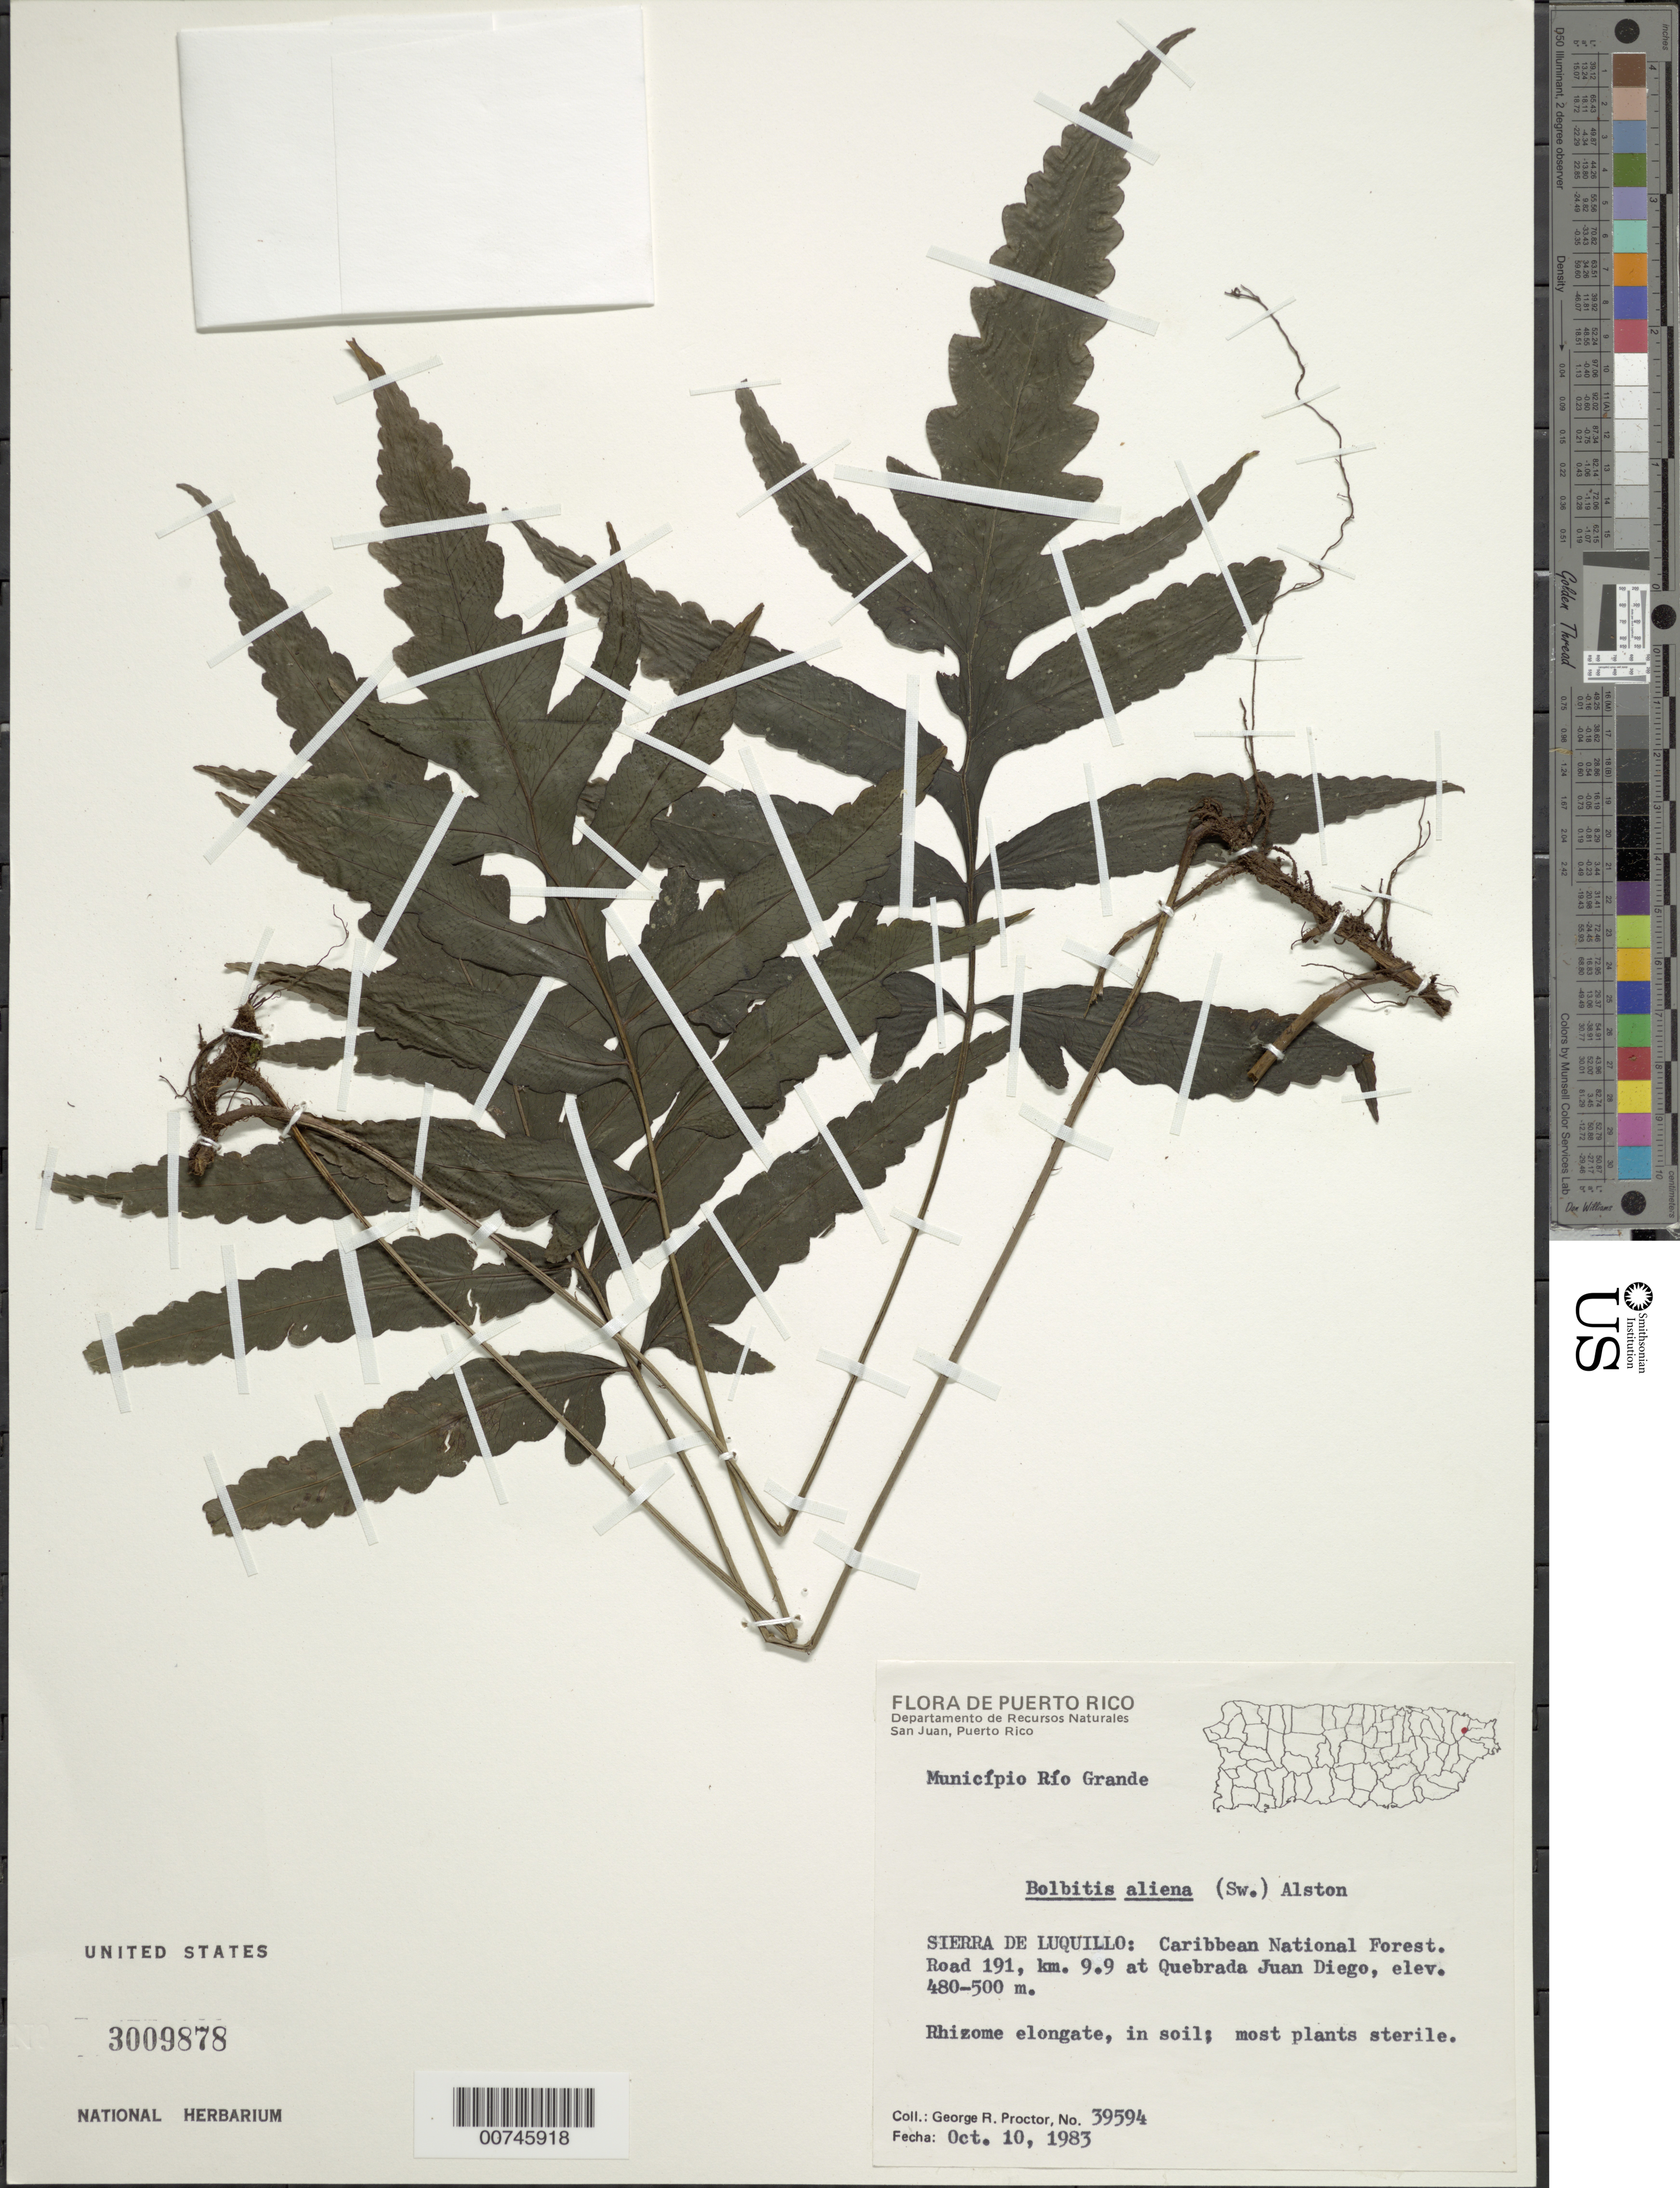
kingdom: Plantae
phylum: Tracheophyta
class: Polypodiopsida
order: Polypodiales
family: Dryopteridaceae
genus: Bolbitis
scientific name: Bolbitis aliena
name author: (Sw.) Alston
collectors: G. R. Proctor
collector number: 39594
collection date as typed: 10 Oct 1983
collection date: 1983-10-10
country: Puerto Rico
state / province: Río Grande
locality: Sierra de Luquillo: Caribbean National Forest. Road 191, km 9.9 at Quebrada Juan Diego, Municipio Río Grande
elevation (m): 480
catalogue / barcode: US 3009878